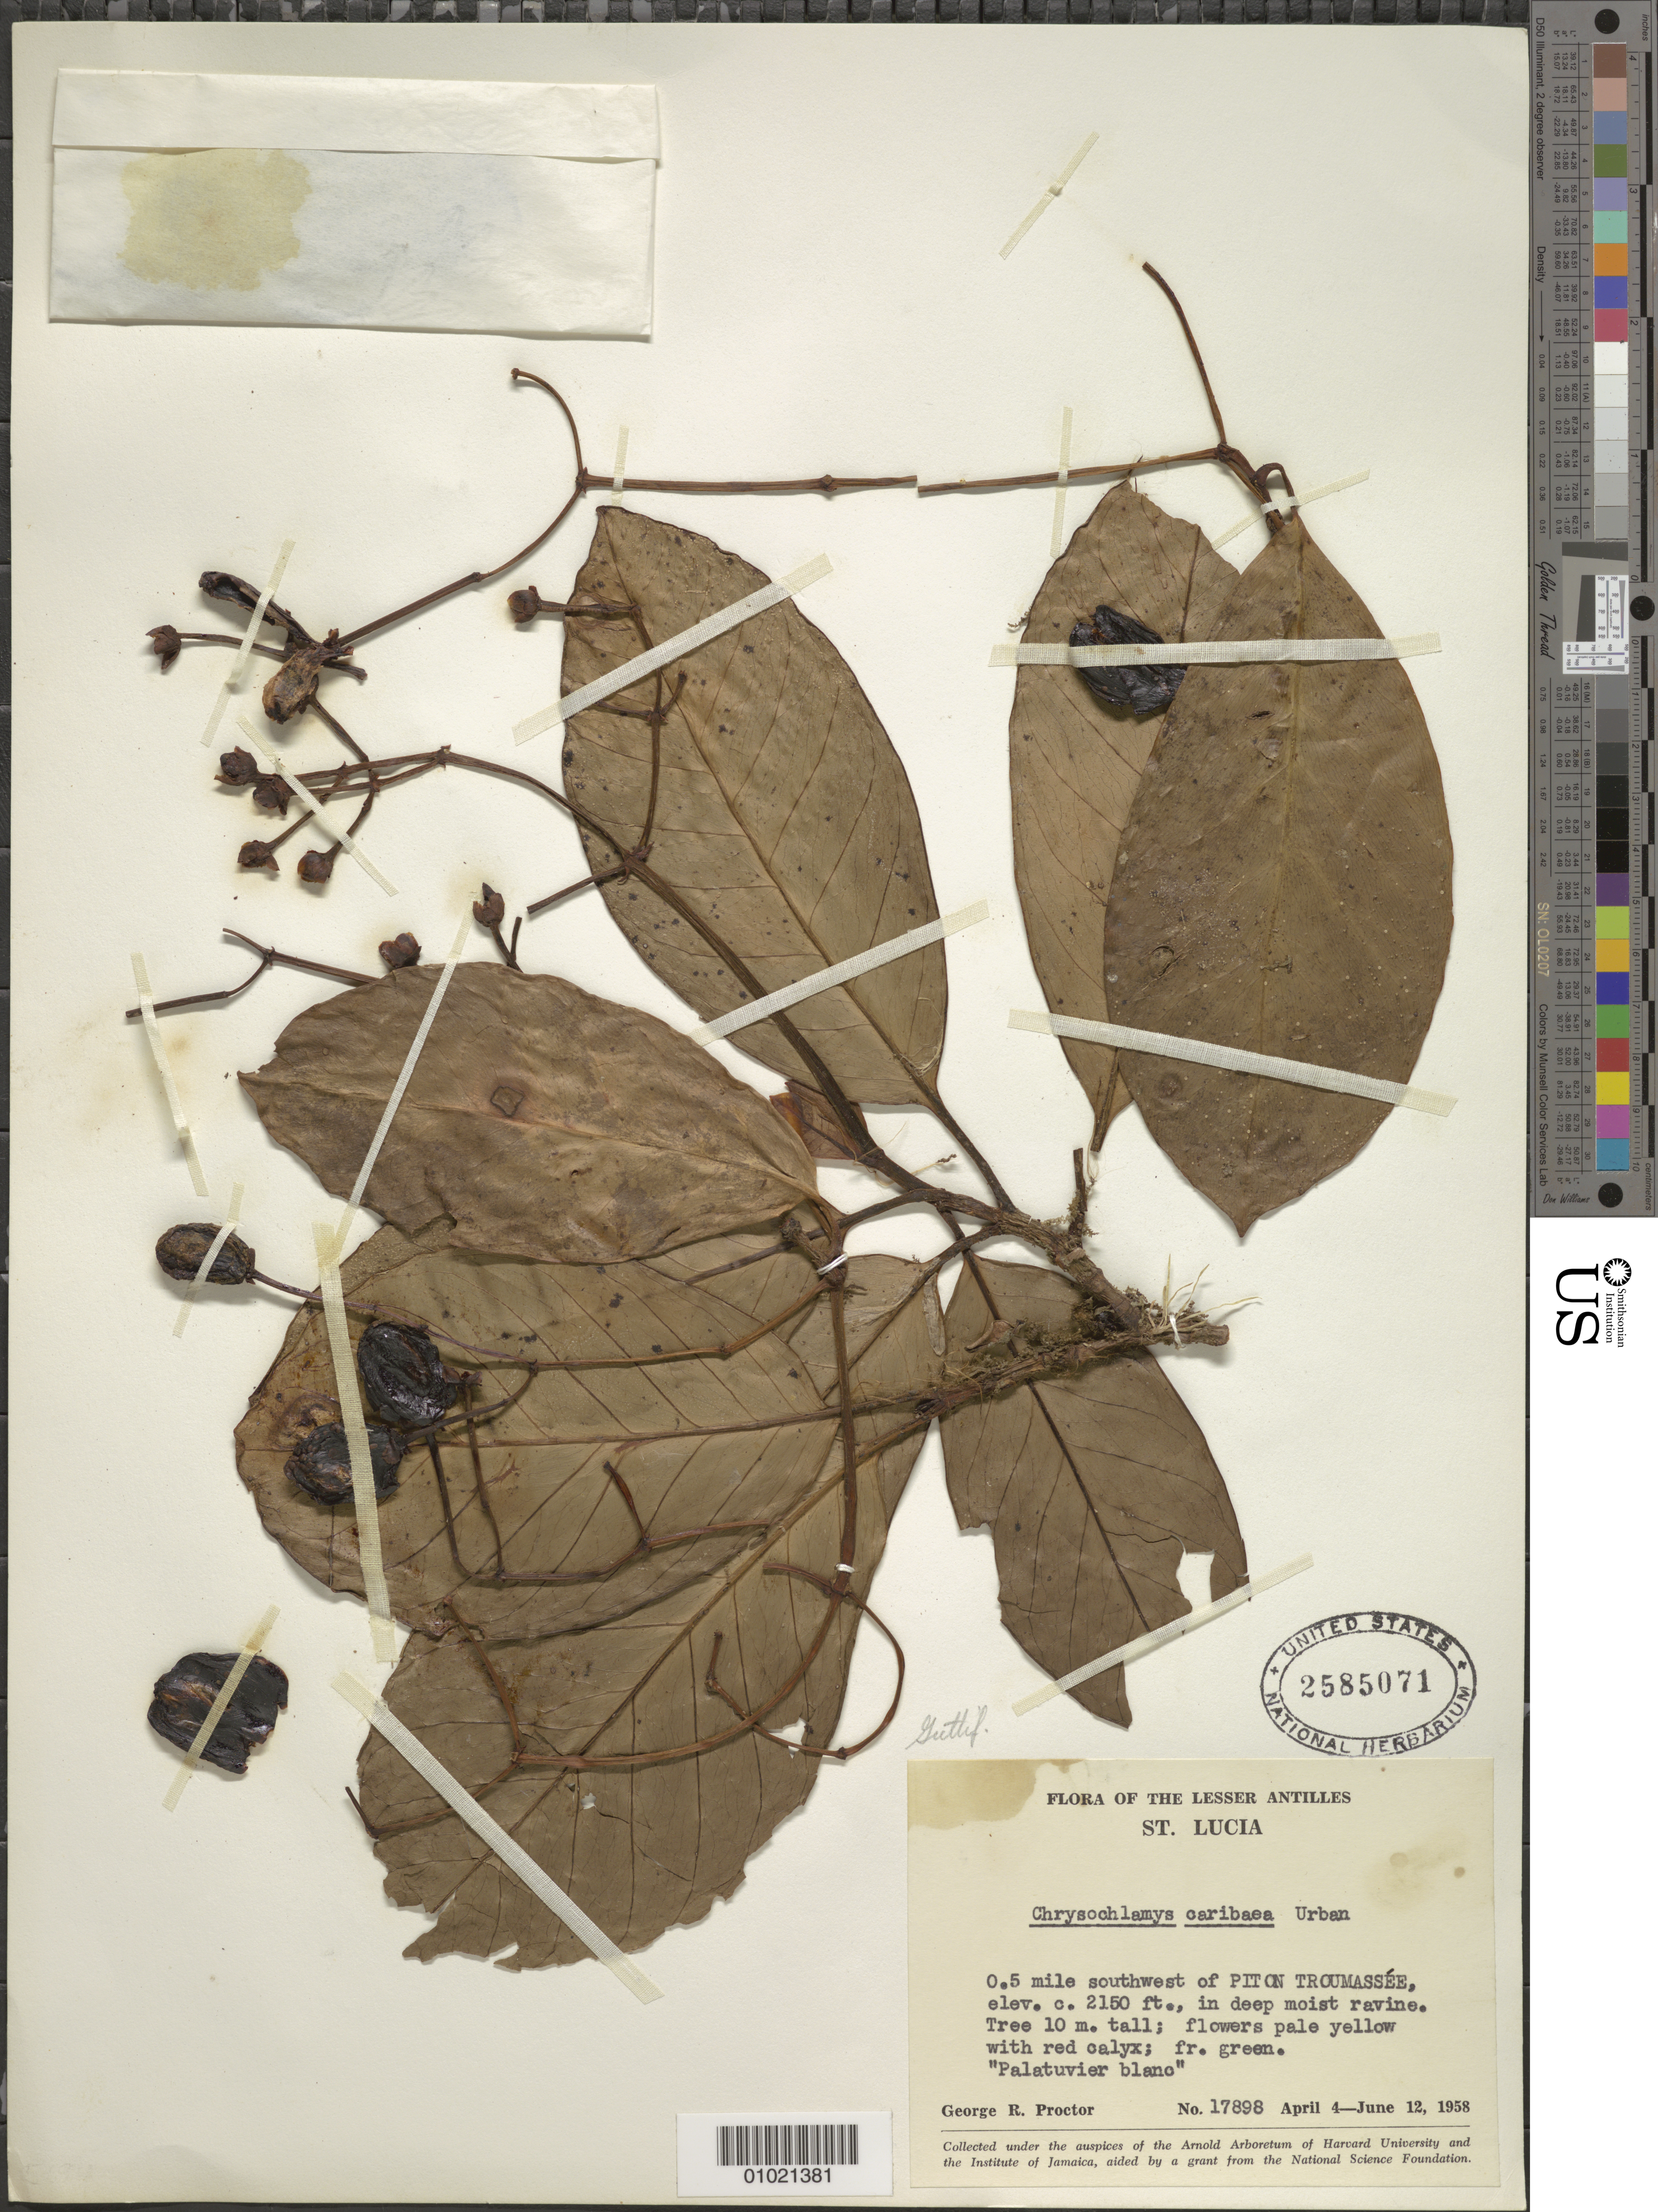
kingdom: Plantae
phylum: Tracheophyta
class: Magnoliopsida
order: Malpighiales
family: Clusiaceae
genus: Chrysochlamys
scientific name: Chrysochlamys caribaea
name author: Urb.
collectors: G. R. Proctor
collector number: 17898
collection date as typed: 04 Apr 1958 to 12 Jun 1958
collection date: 1958-04-04/1958-06-12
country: St. Lucia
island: St. Lucia I.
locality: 0.5 mile southwest of Piton Troumassee, in deep moist ravine.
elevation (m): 655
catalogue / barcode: US 2585071